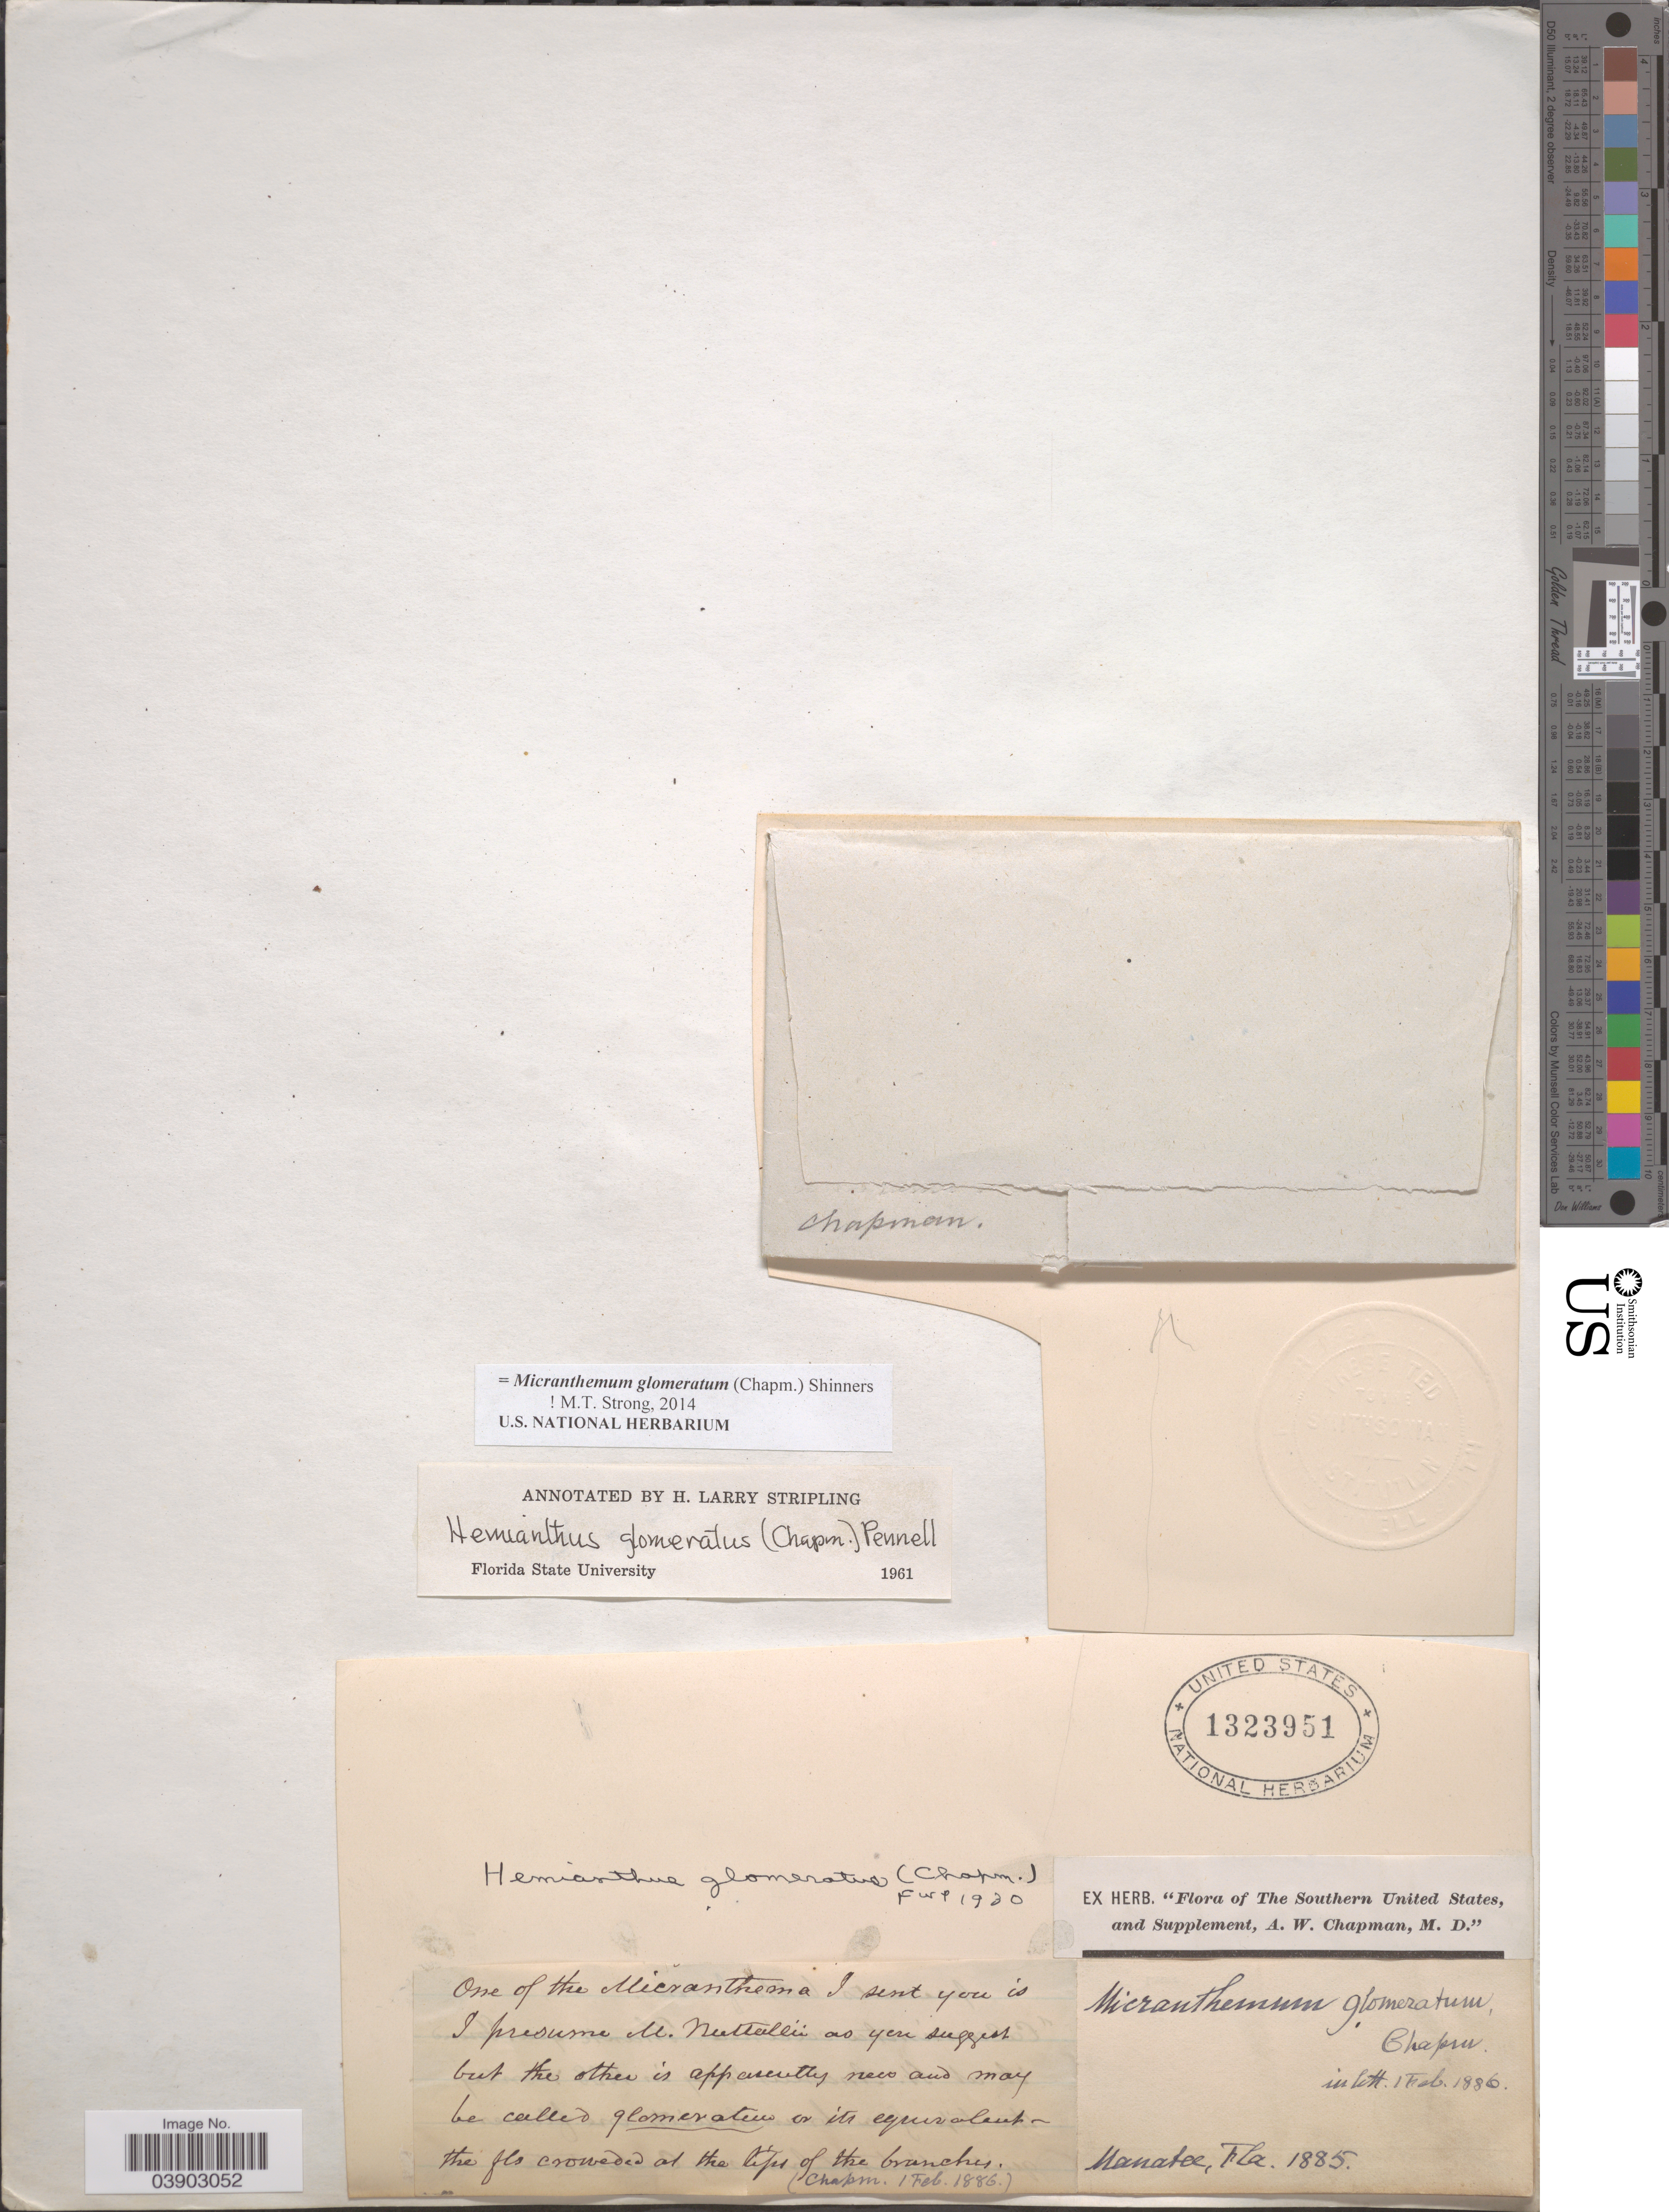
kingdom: Plantae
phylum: Tracheophyta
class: Magnoliopsida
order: Lamiales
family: Linderniaceae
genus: Micranthemum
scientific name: Micranthemum glomeratum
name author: (Chapm.) Shinners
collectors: ex herb. A.W. Chapman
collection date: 1885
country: United States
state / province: Florida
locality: The Southern United States. Manatee.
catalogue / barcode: US 1323951